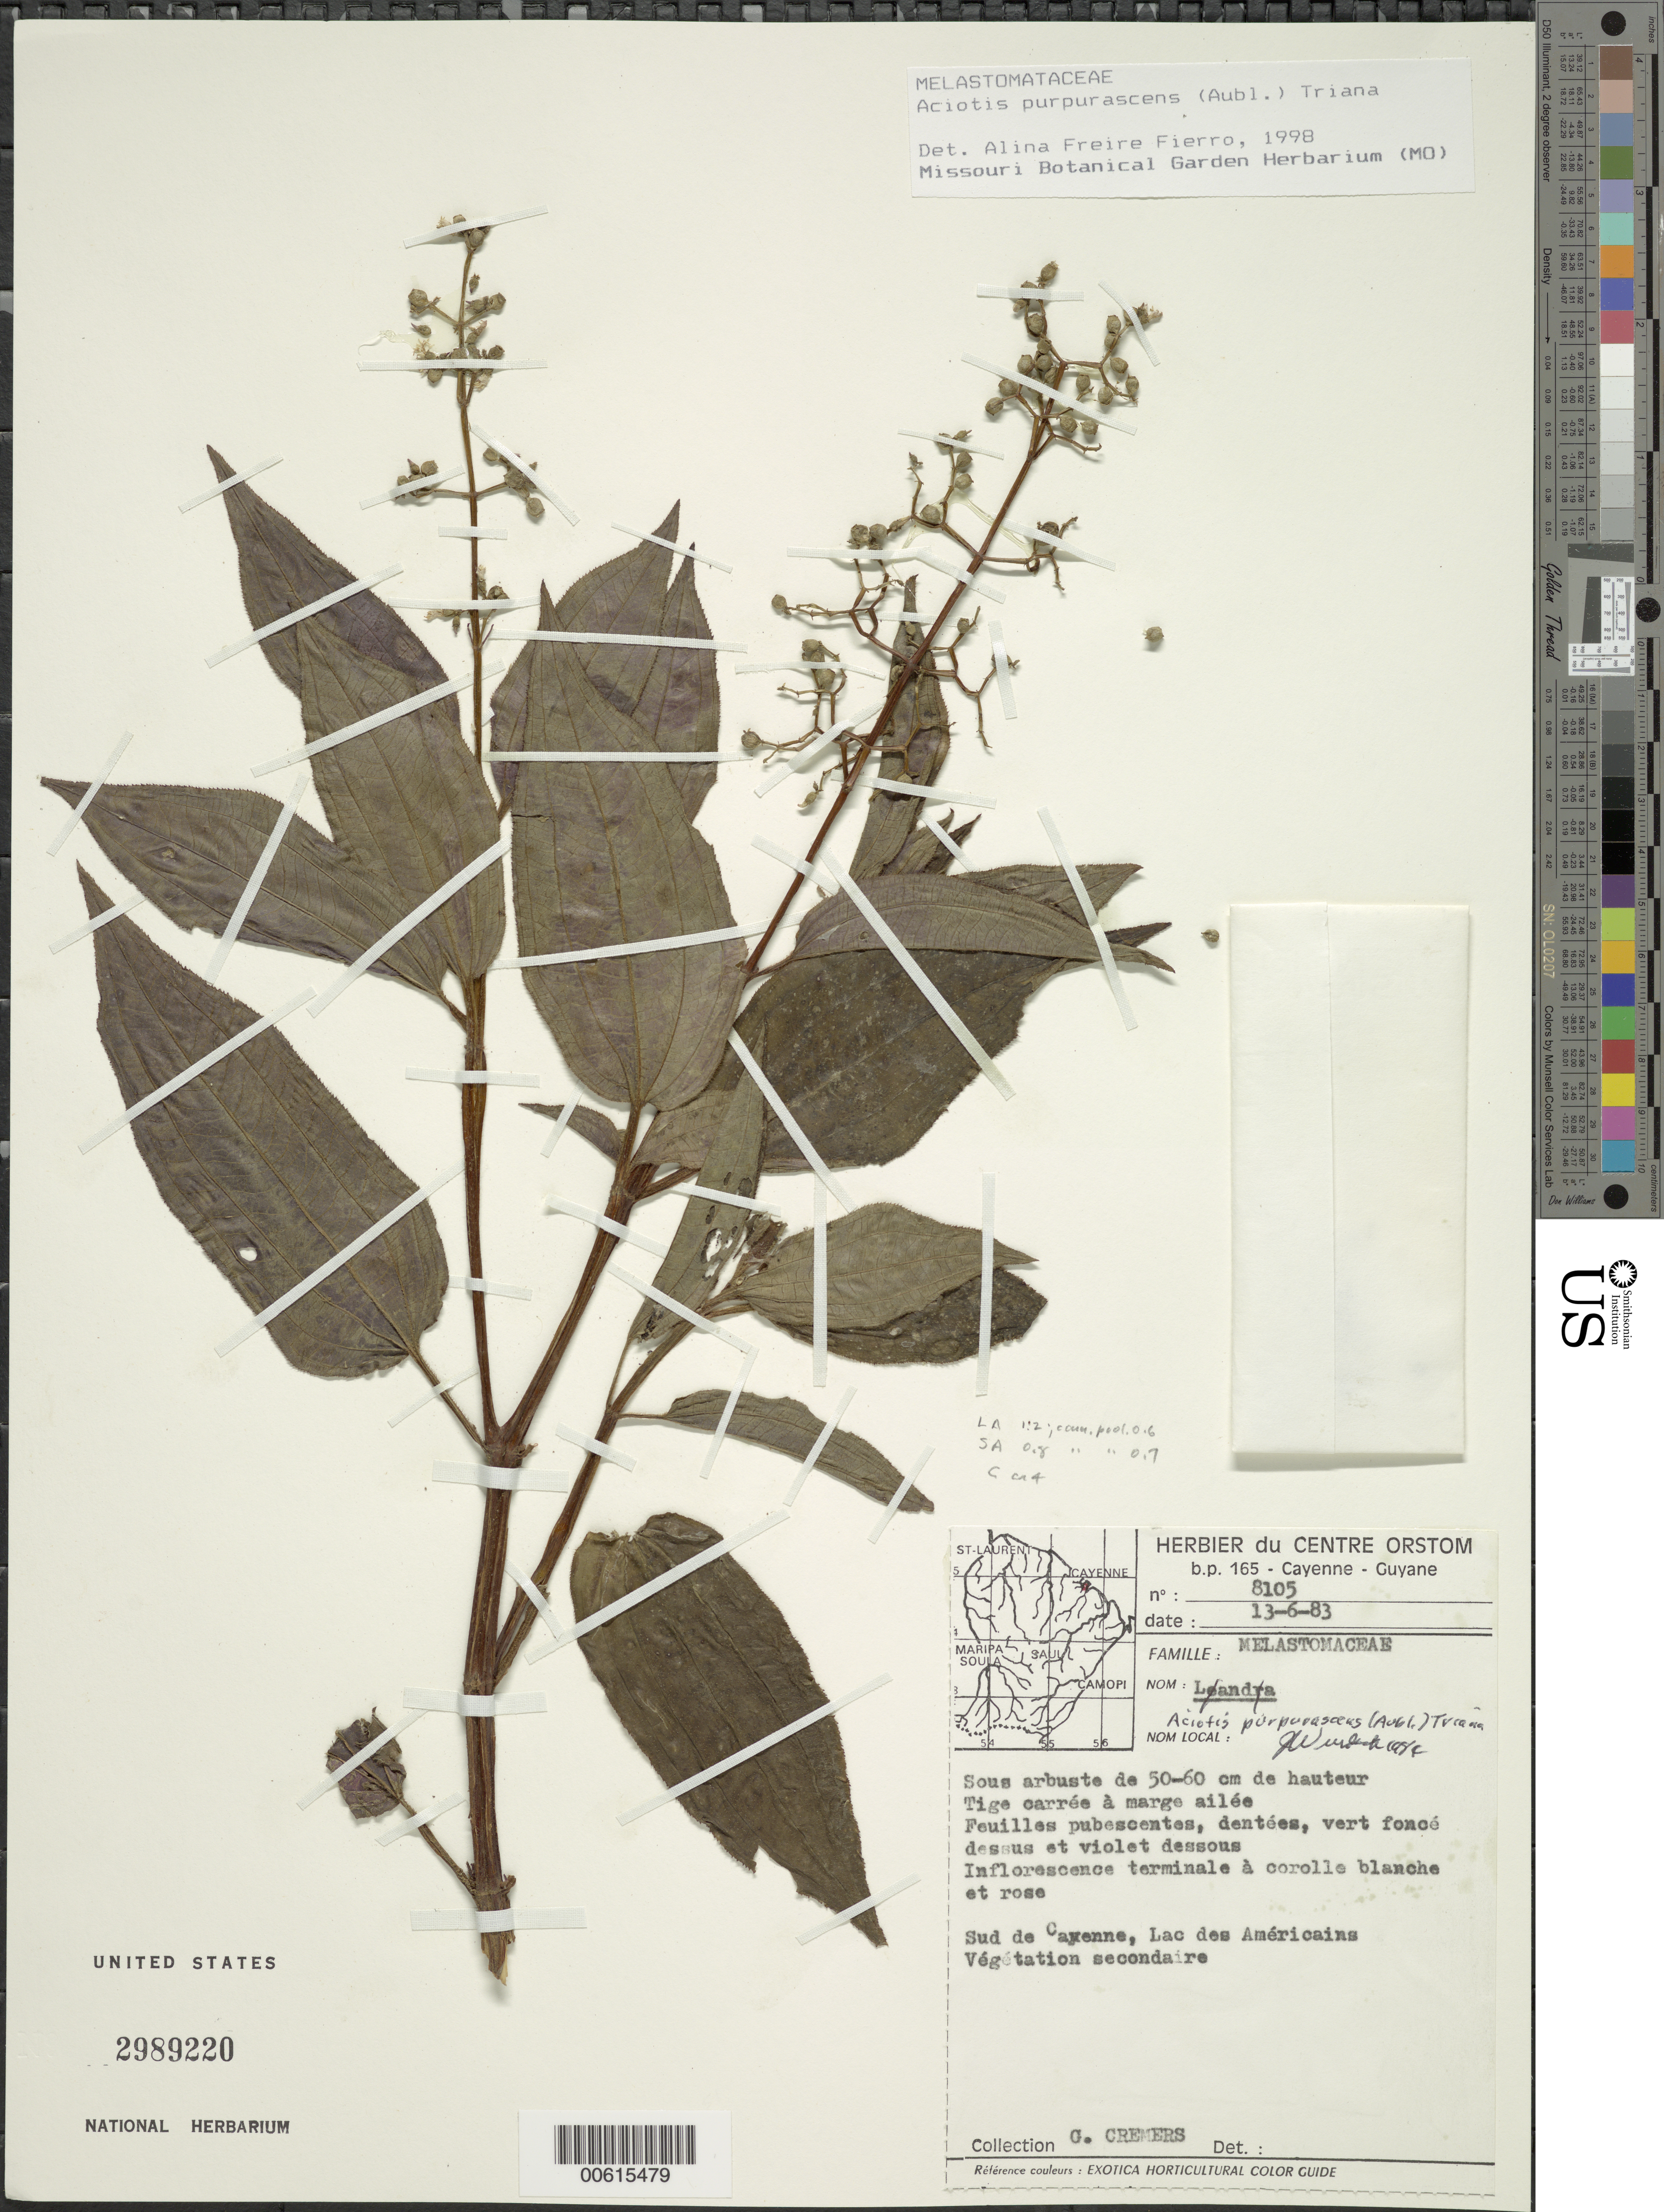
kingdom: Plantae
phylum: Tracheophyta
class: Magnoliopsida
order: Myrtales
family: Melastomataceae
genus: Aciotis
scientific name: Aciotis purpurascens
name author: (Aubl.) Triana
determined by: Freire-Fierro, A.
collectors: G. Cremers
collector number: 8105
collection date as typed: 13-Jun-83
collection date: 1983-06-13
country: French Guiana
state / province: Cayenne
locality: Cayenne, S of, Lac des Américains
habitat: Vegetation secondaire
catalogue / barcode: US 2989220